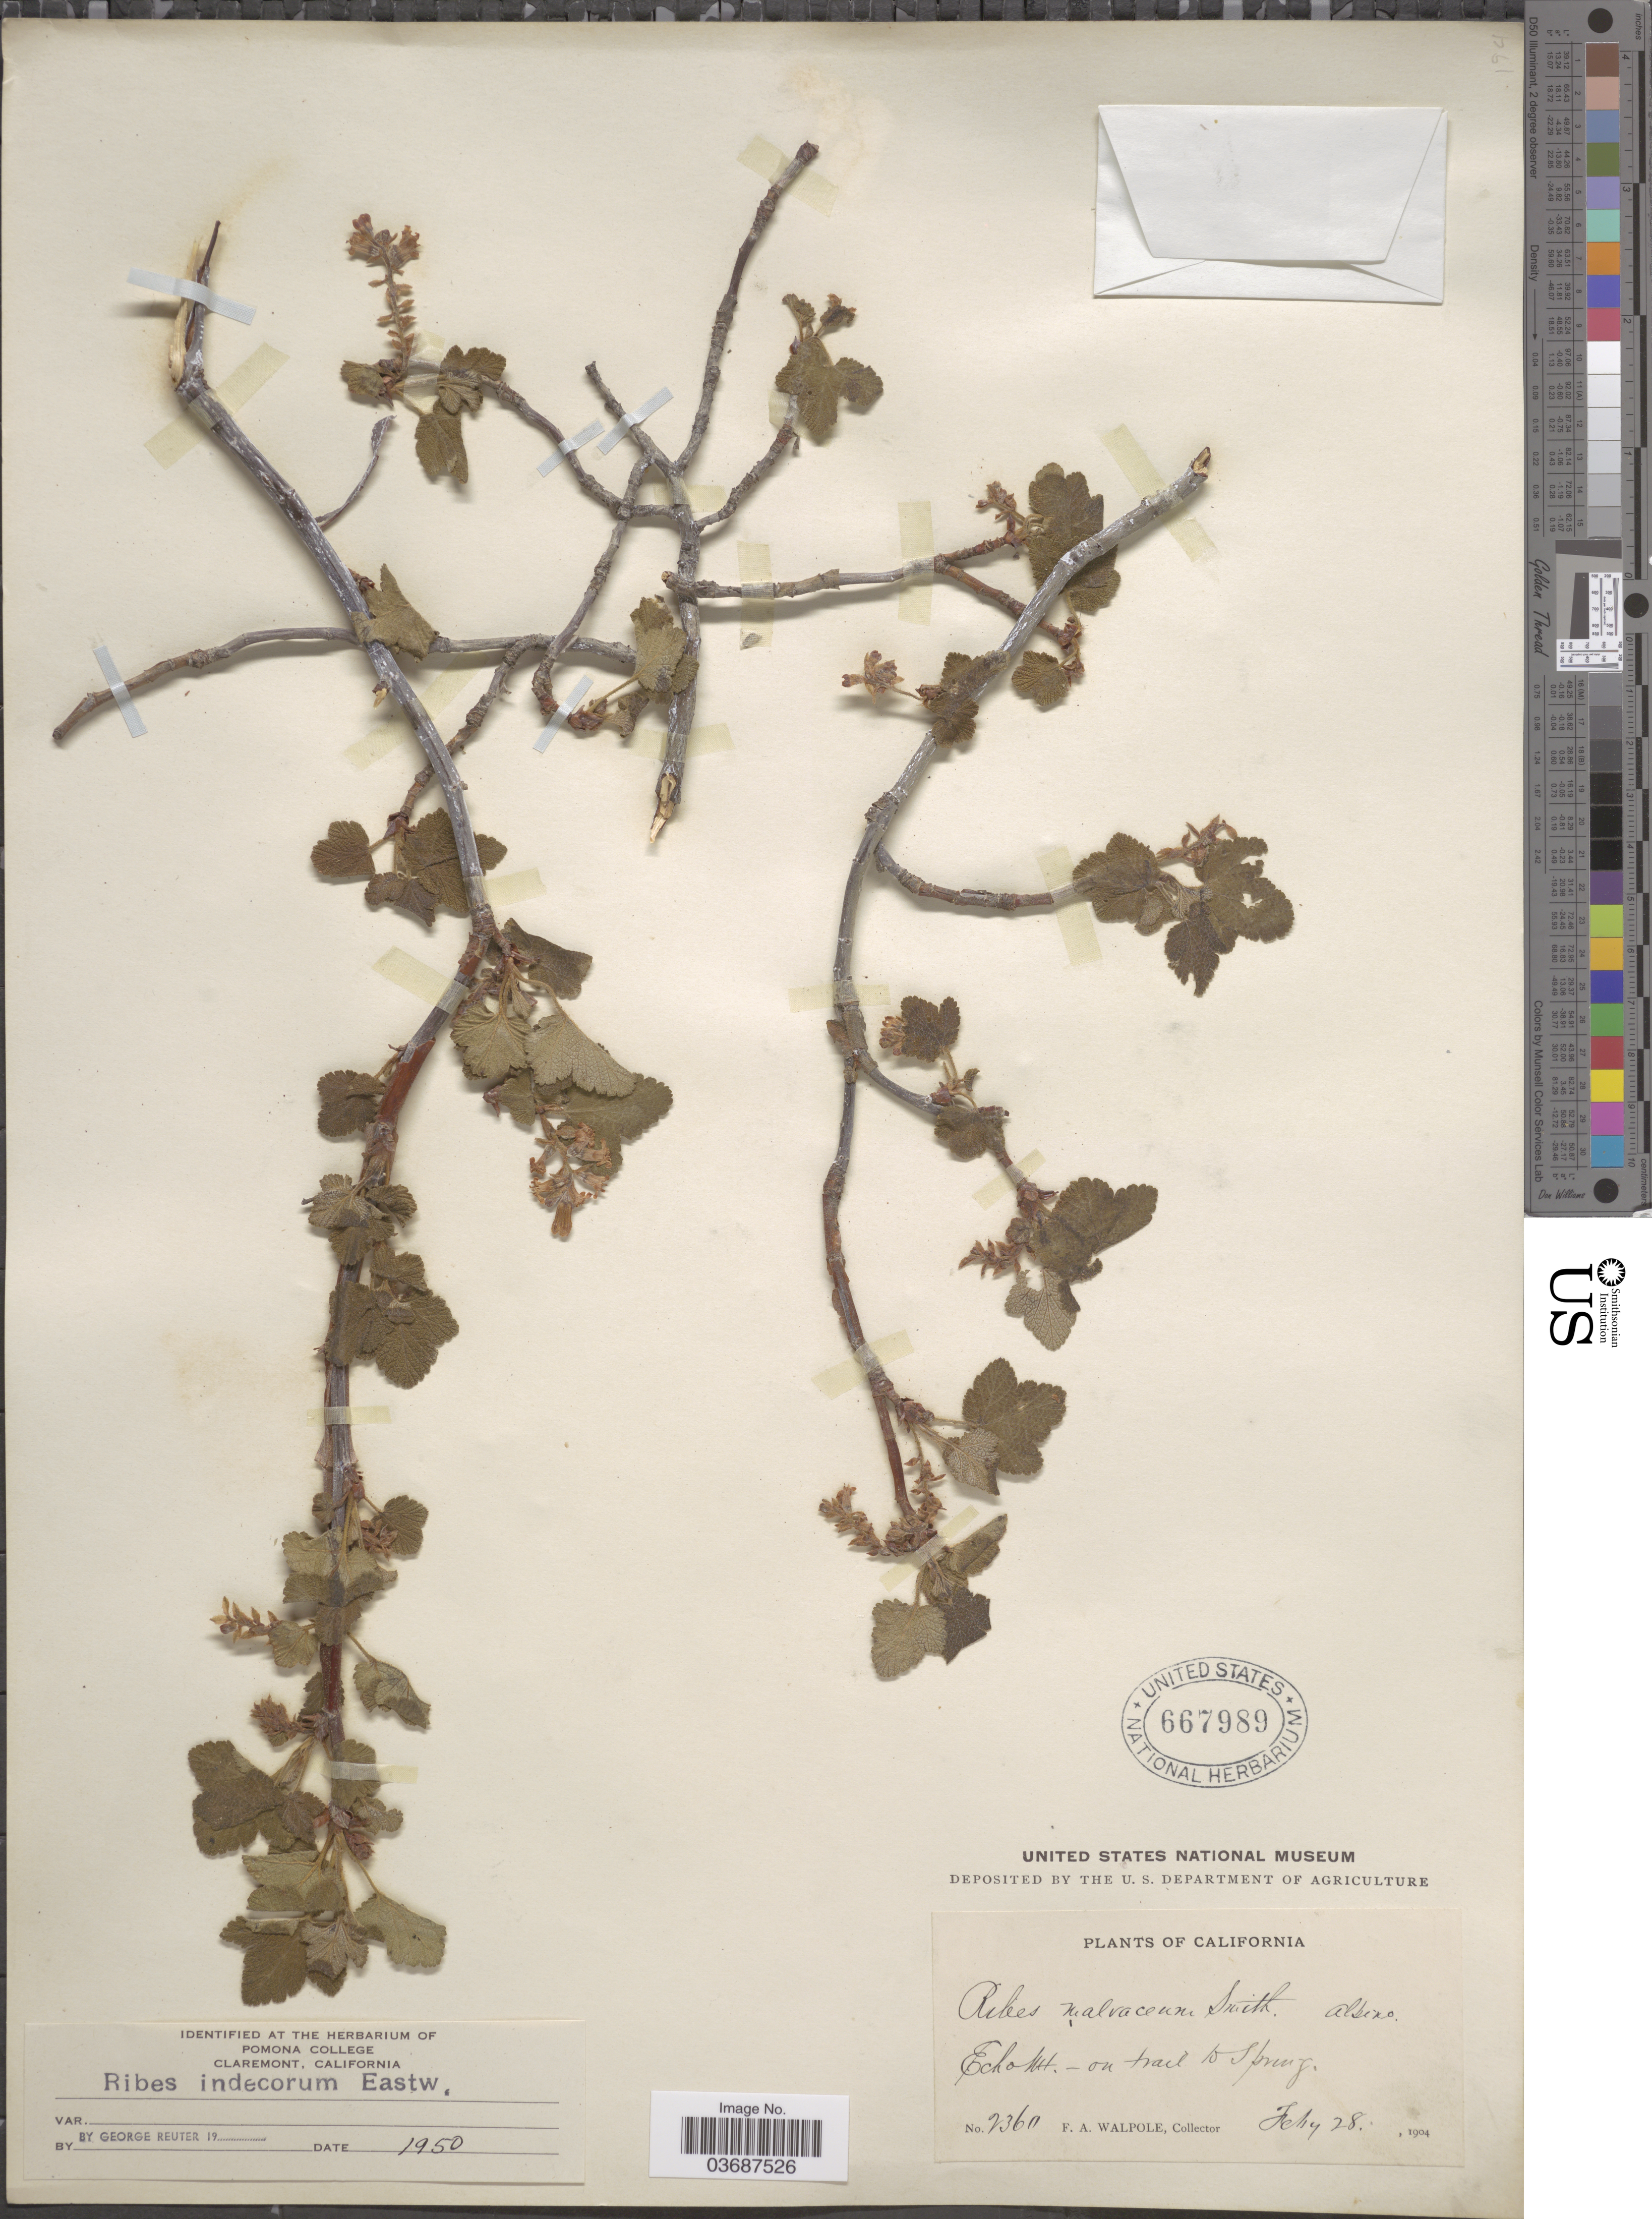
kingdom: Plantae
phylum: Tracheophyta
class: Magnoliopsida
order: Saxifragales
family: Grossulariaceae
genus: Ribes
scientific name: Ribes indecorum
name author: Eastw.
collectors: F. Walpole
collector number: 2360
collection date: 1904-02-28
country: United States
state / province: California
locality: Echo Mt.- on trail to Spring.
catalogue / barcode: US 667989